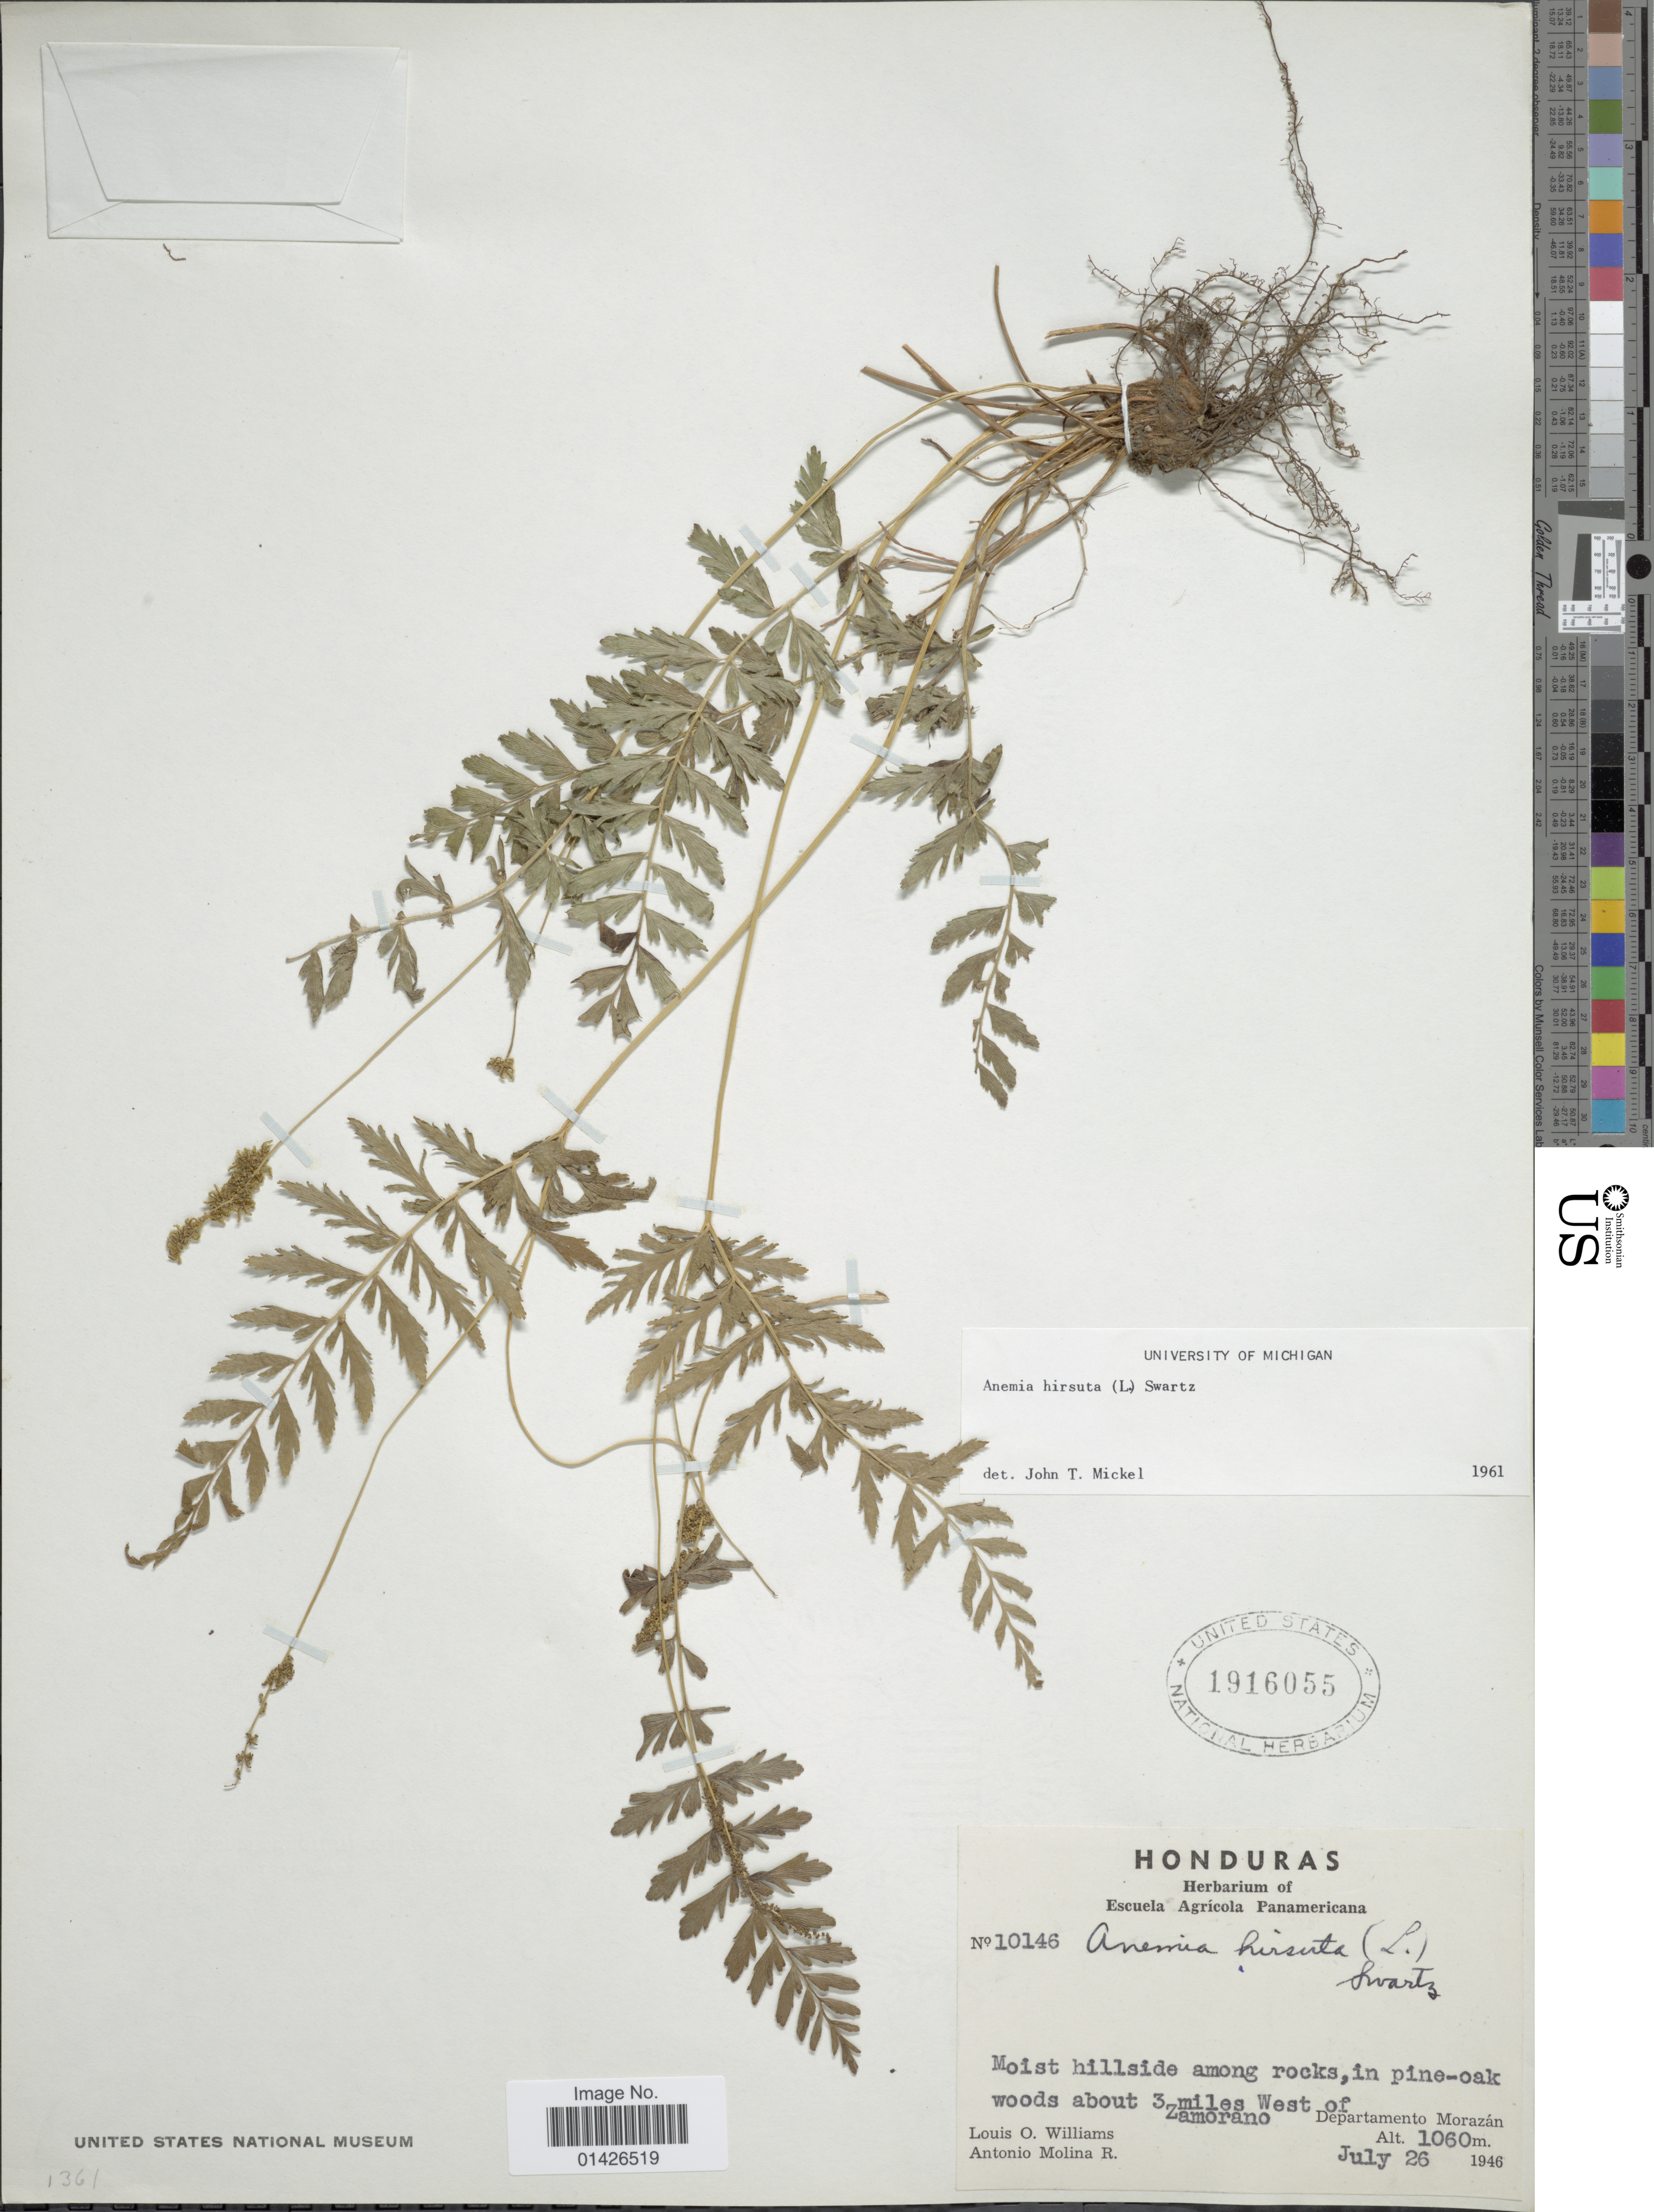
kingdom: Plantae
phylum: Tracheophyta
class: Polypodiopsida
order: Schizaeales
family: Anemiaceae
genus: Anemia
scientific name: Anemia hirsuta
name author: (L.) Sw.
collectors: L. O. Williams & A. Molina R.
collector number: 10146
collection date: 1946-07-26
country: Honduras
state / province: Fco. Morazán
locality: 3 miles west of Zamorano, Departamento Morazán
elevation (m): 1060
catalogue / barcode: US 1916055